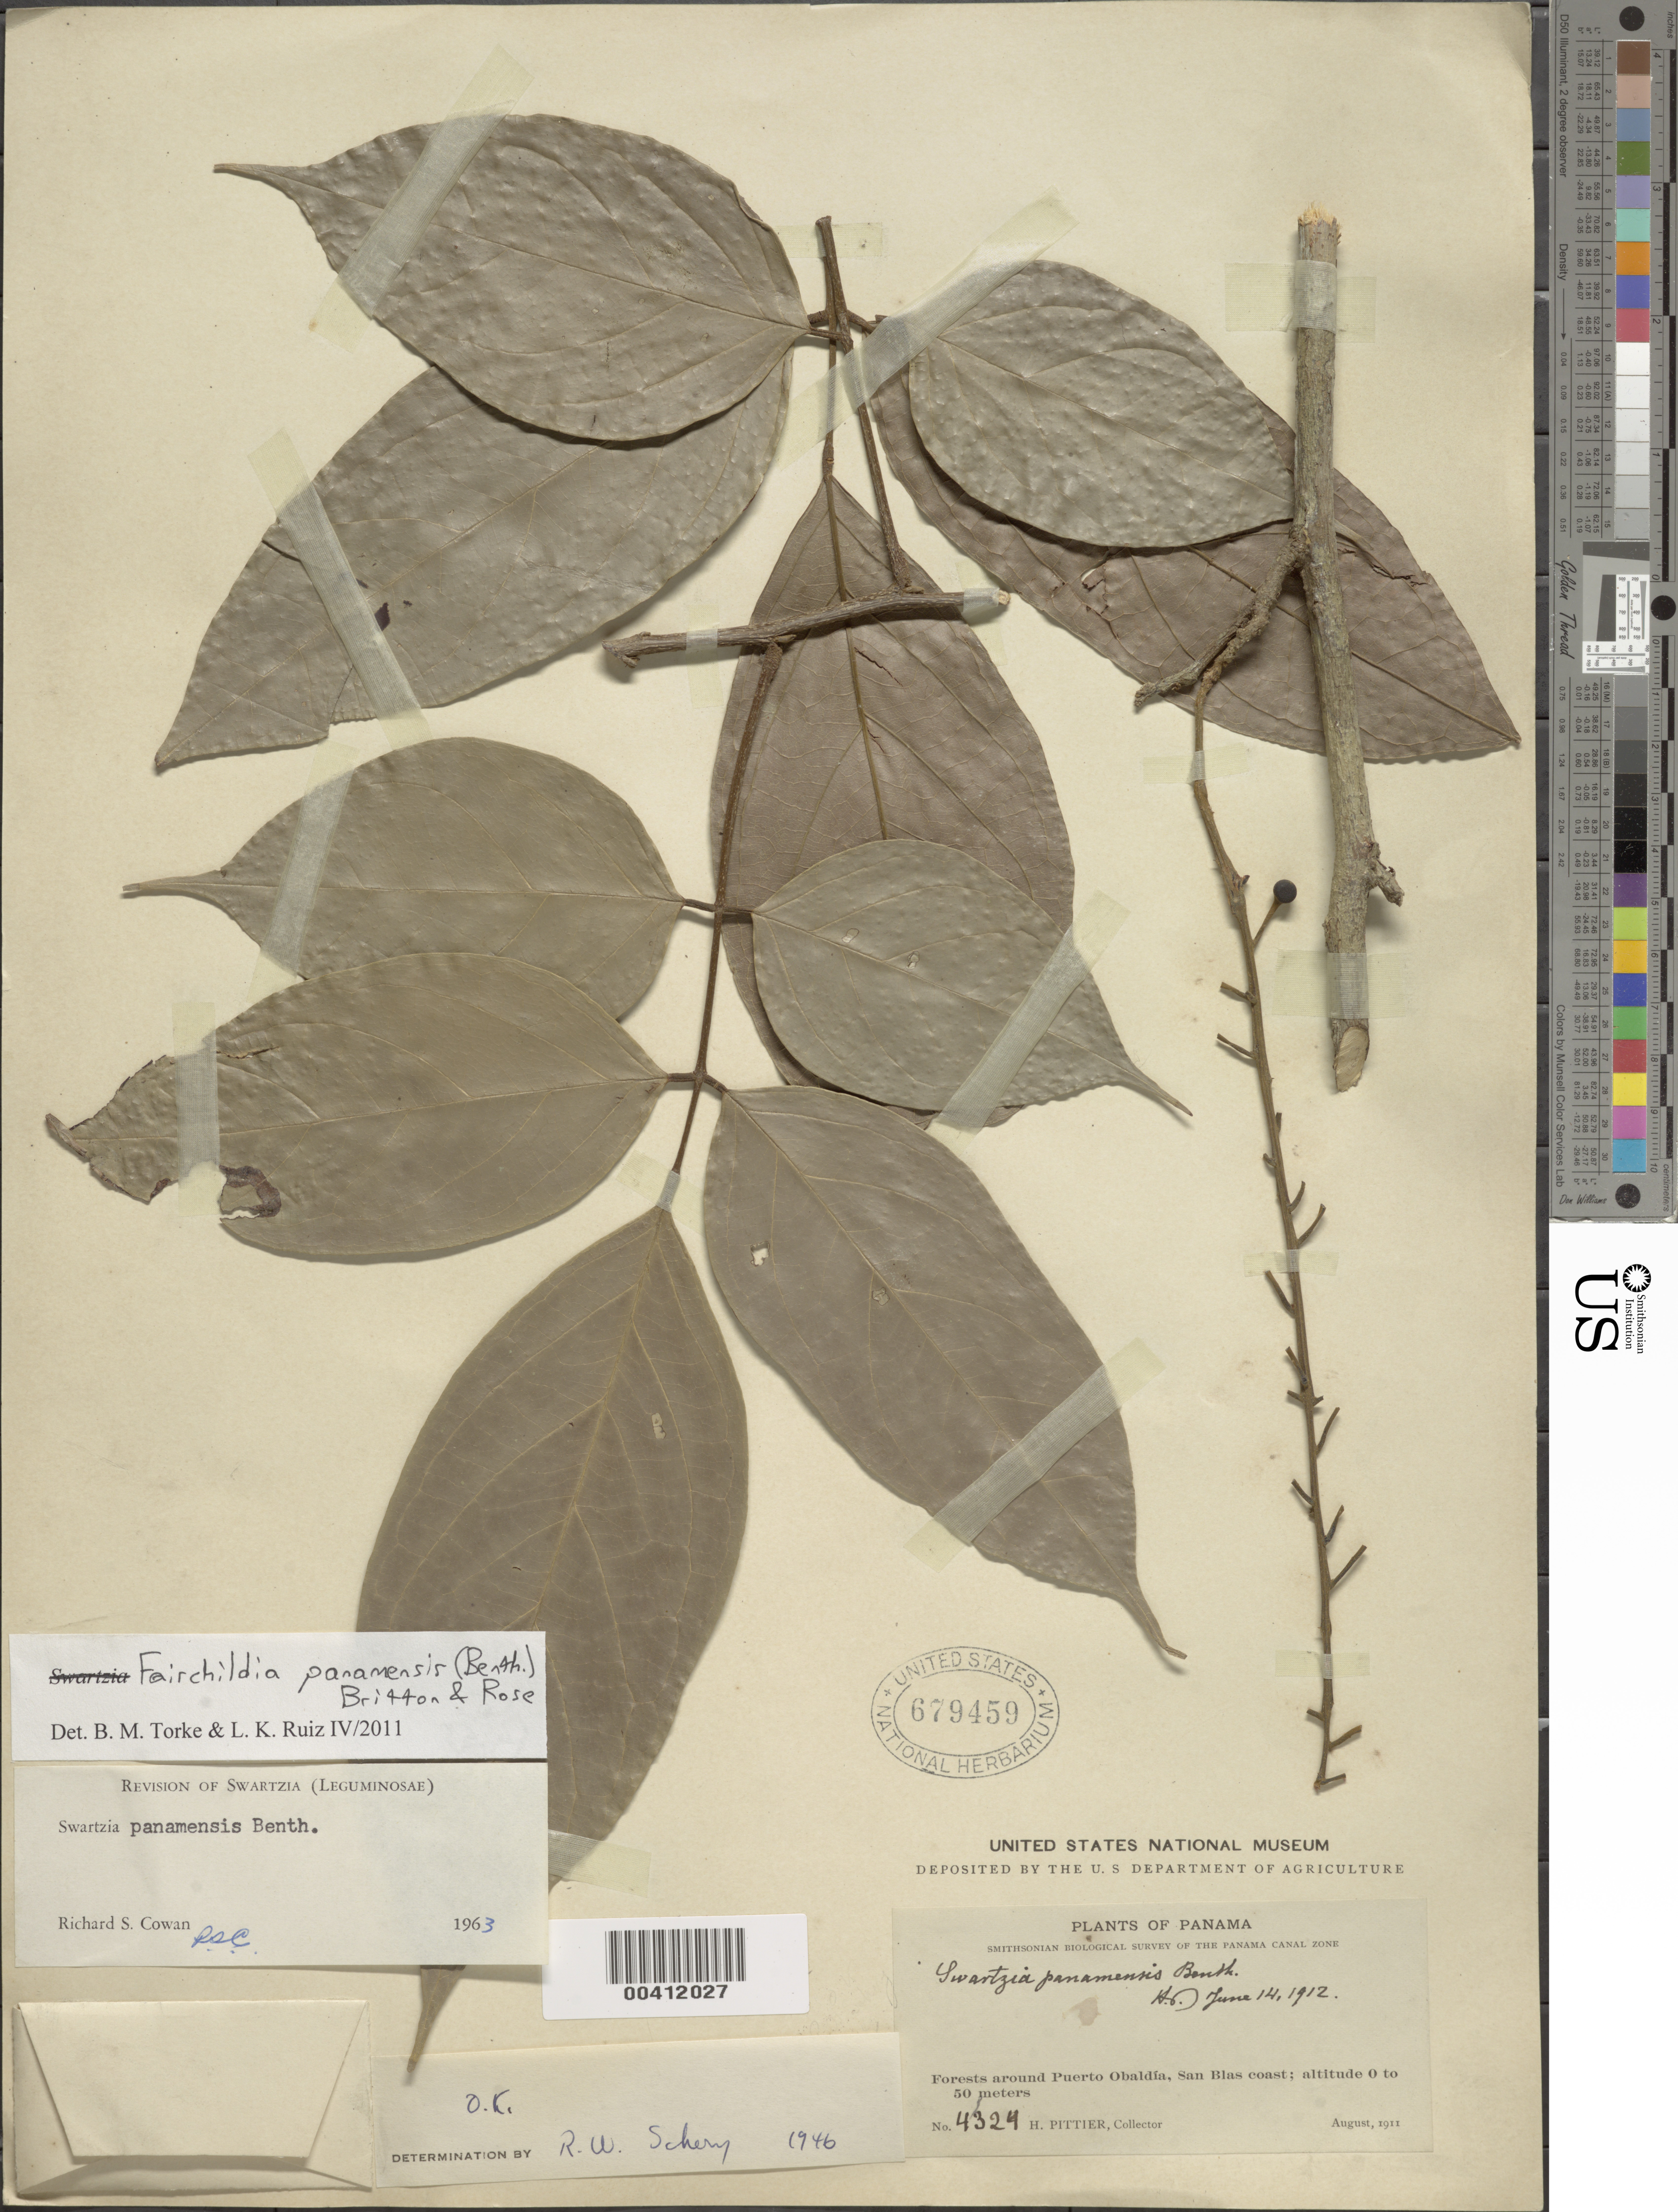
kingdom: Plantae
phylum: Tracheophyta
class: Magnoliopsida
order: Fabales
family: Fabaceae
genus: Fairchildia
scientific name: Fairchildia panamensis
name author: (Benth.) Britton & Rose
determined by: Torke, B. M.; Ruiz, L. K.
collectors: H. F. Pittier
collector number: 4324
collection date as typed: Aug 1911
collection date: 1911-08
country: Panama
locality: Puerto Obaldia, San Blas coast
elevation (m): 0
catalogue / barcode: US 679459